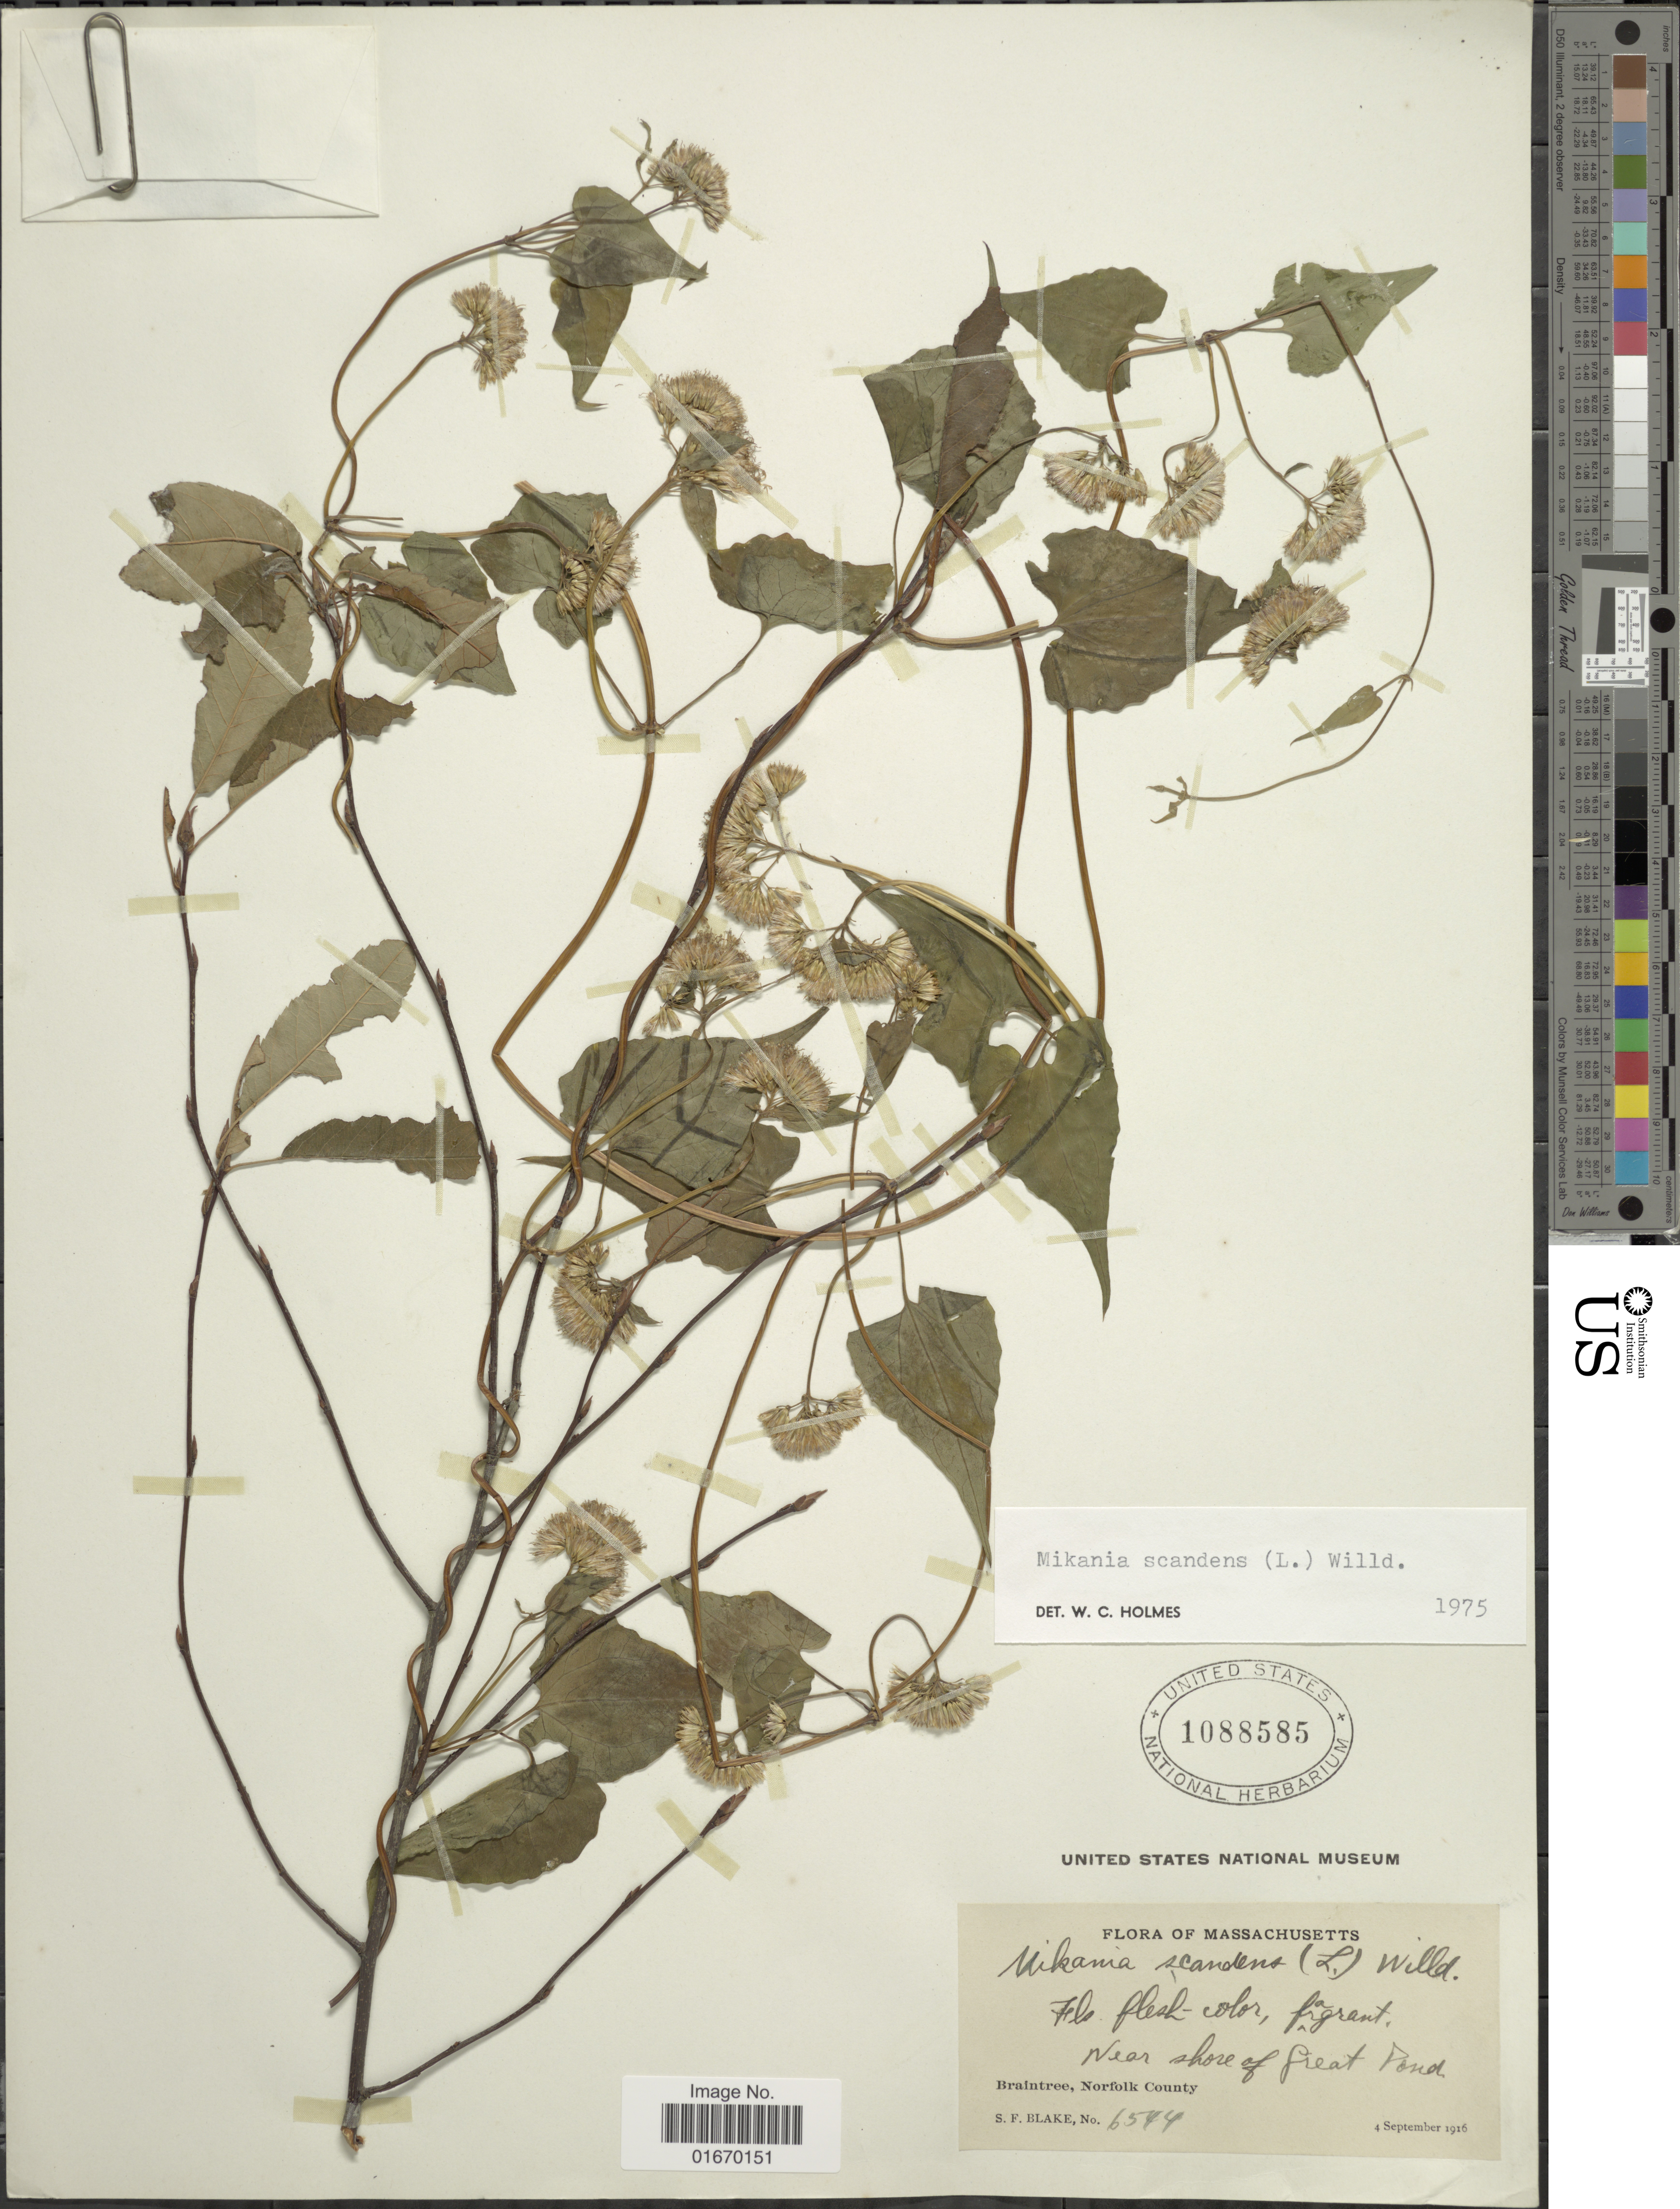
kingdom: Plantae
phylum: Tracheophyta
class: Magnoliopsida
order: Asterales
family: Asteraceae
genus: Mikania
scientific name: Mikania scandens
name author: (L.) Willd.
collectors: S. Blake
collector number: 6544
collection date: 1916-09-04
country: United States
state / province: Massachusetts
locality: Braintree, Norfolk County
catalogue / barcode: US 1088585